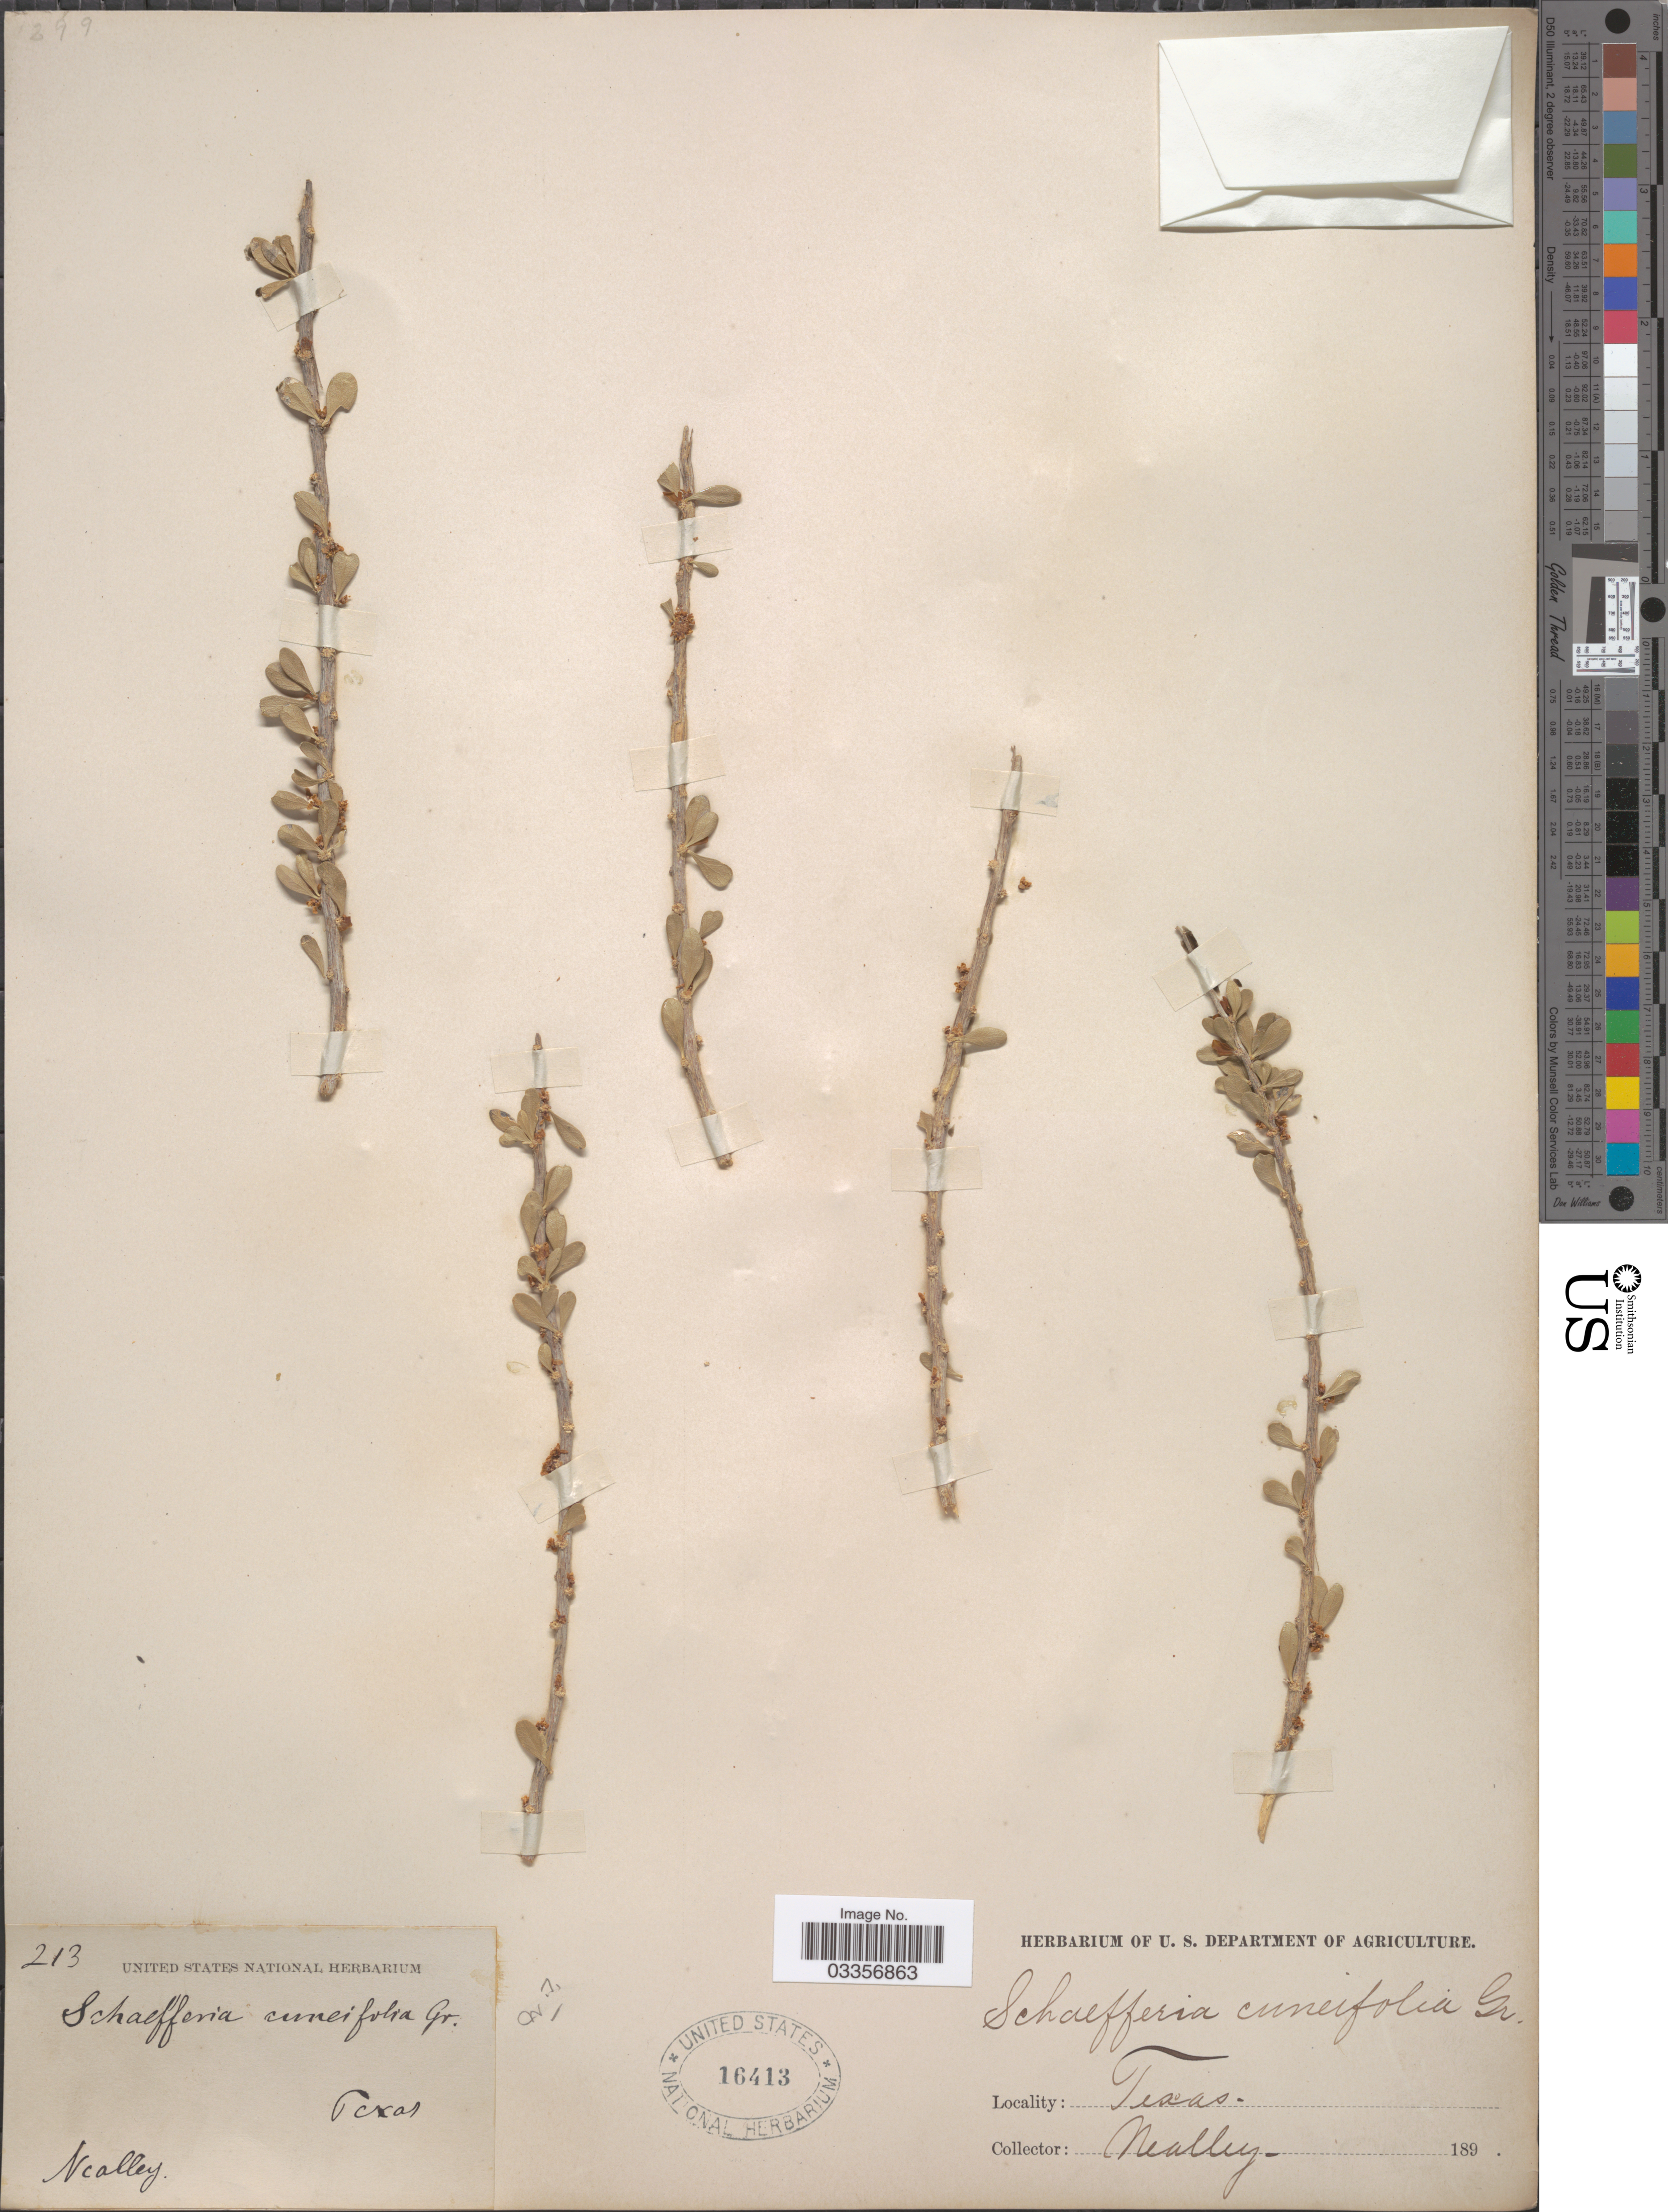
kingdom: Plantae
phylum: Tracheophyta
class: Magnoliopsida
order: Celastrales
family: Celastraceae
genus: Schaefferia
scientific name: Schaefferia cuneifolia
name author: A. Gray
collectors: Nealley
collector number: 213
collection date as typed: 189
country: United States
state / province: Texas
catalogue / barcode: US 16413